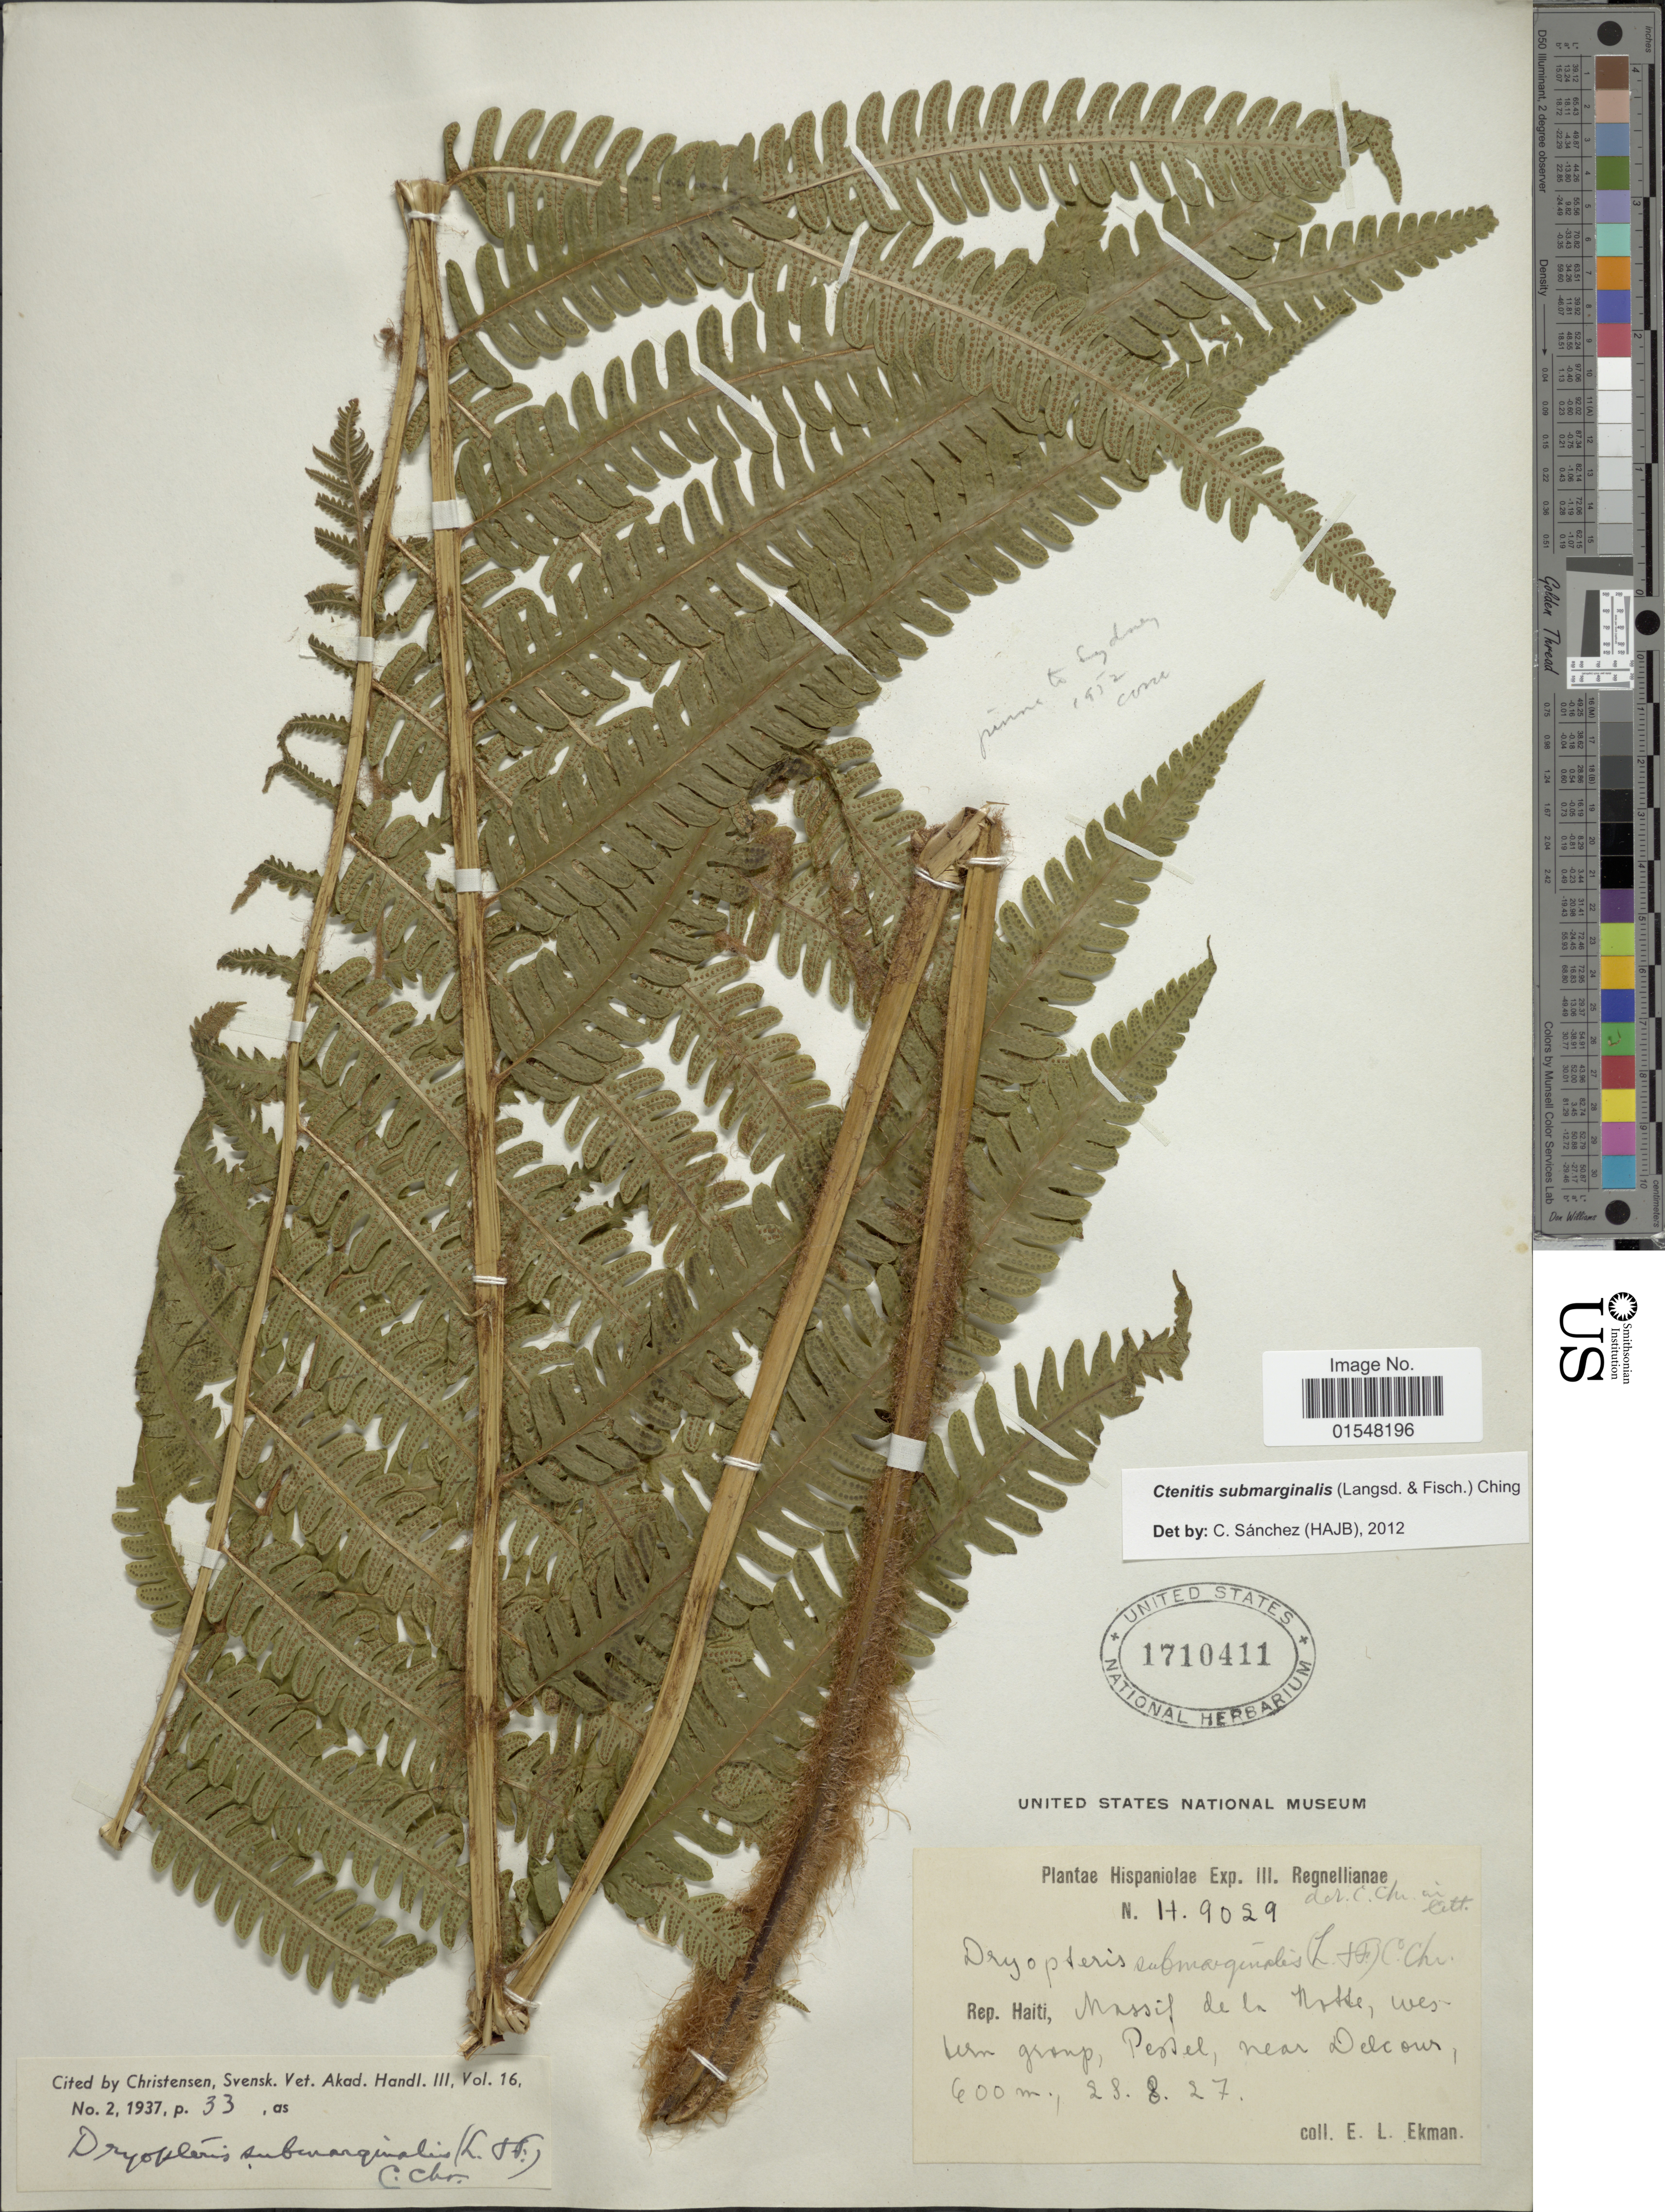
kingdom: Plantae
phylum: Tracheophyta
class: Polypodiopsida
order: Polypodiales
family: Dryopteridaceae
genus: Ctenitis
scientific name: Ctenitis submarginalis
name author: (Langsd. & Fisch.) Ching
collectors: E. L. Ekman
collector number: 149029 *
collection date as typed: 27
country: Haiti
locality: Hispaniolae, Massif de la Hotte, western group, Pestel, near Delcourt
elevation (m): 600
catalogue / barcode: US 1710411